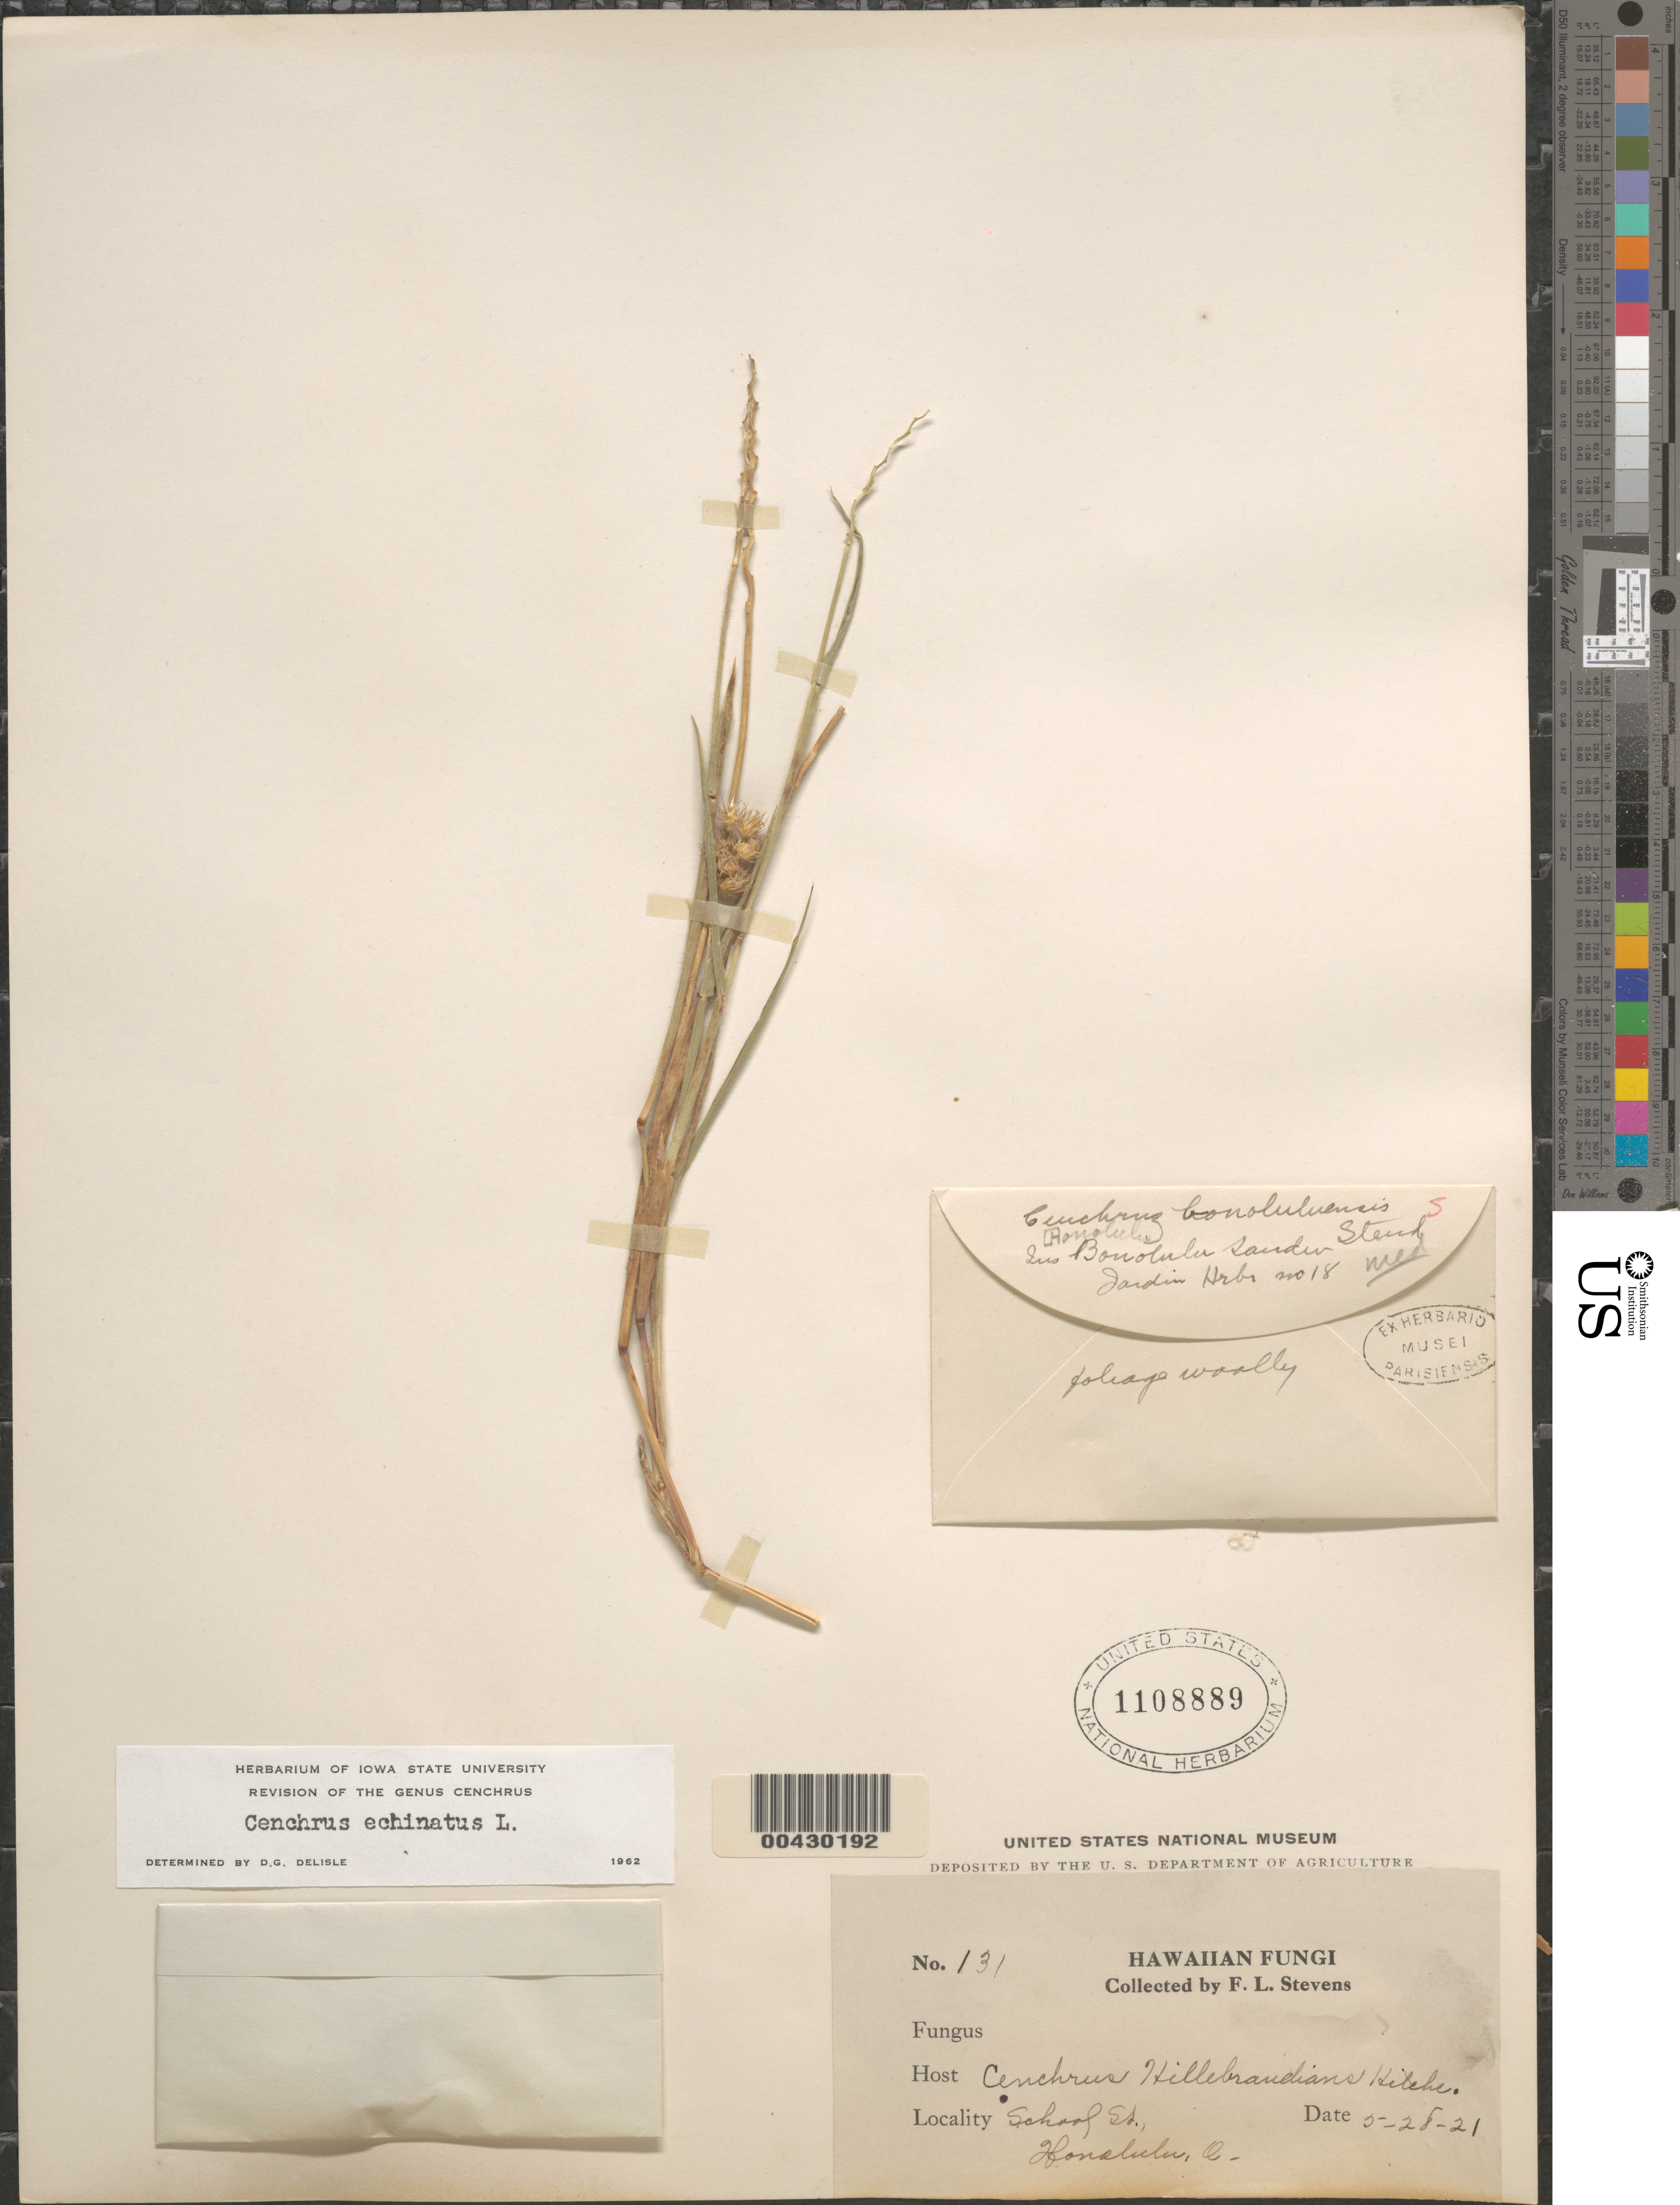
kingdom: Plantae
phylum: Tracheophyta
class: Liliopsida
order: Poales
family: Poaceae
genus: Cenchrus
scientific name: Cenchrus echinatus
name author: L.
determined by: Delisle, D. G.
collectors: F. L. Stevens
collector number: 131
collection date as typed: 28 May 1921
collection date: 1921-05-28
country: United States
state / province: Hawaii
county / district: Honolulu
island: Oahu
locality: School St., Honolulu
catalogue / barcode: US 1108889